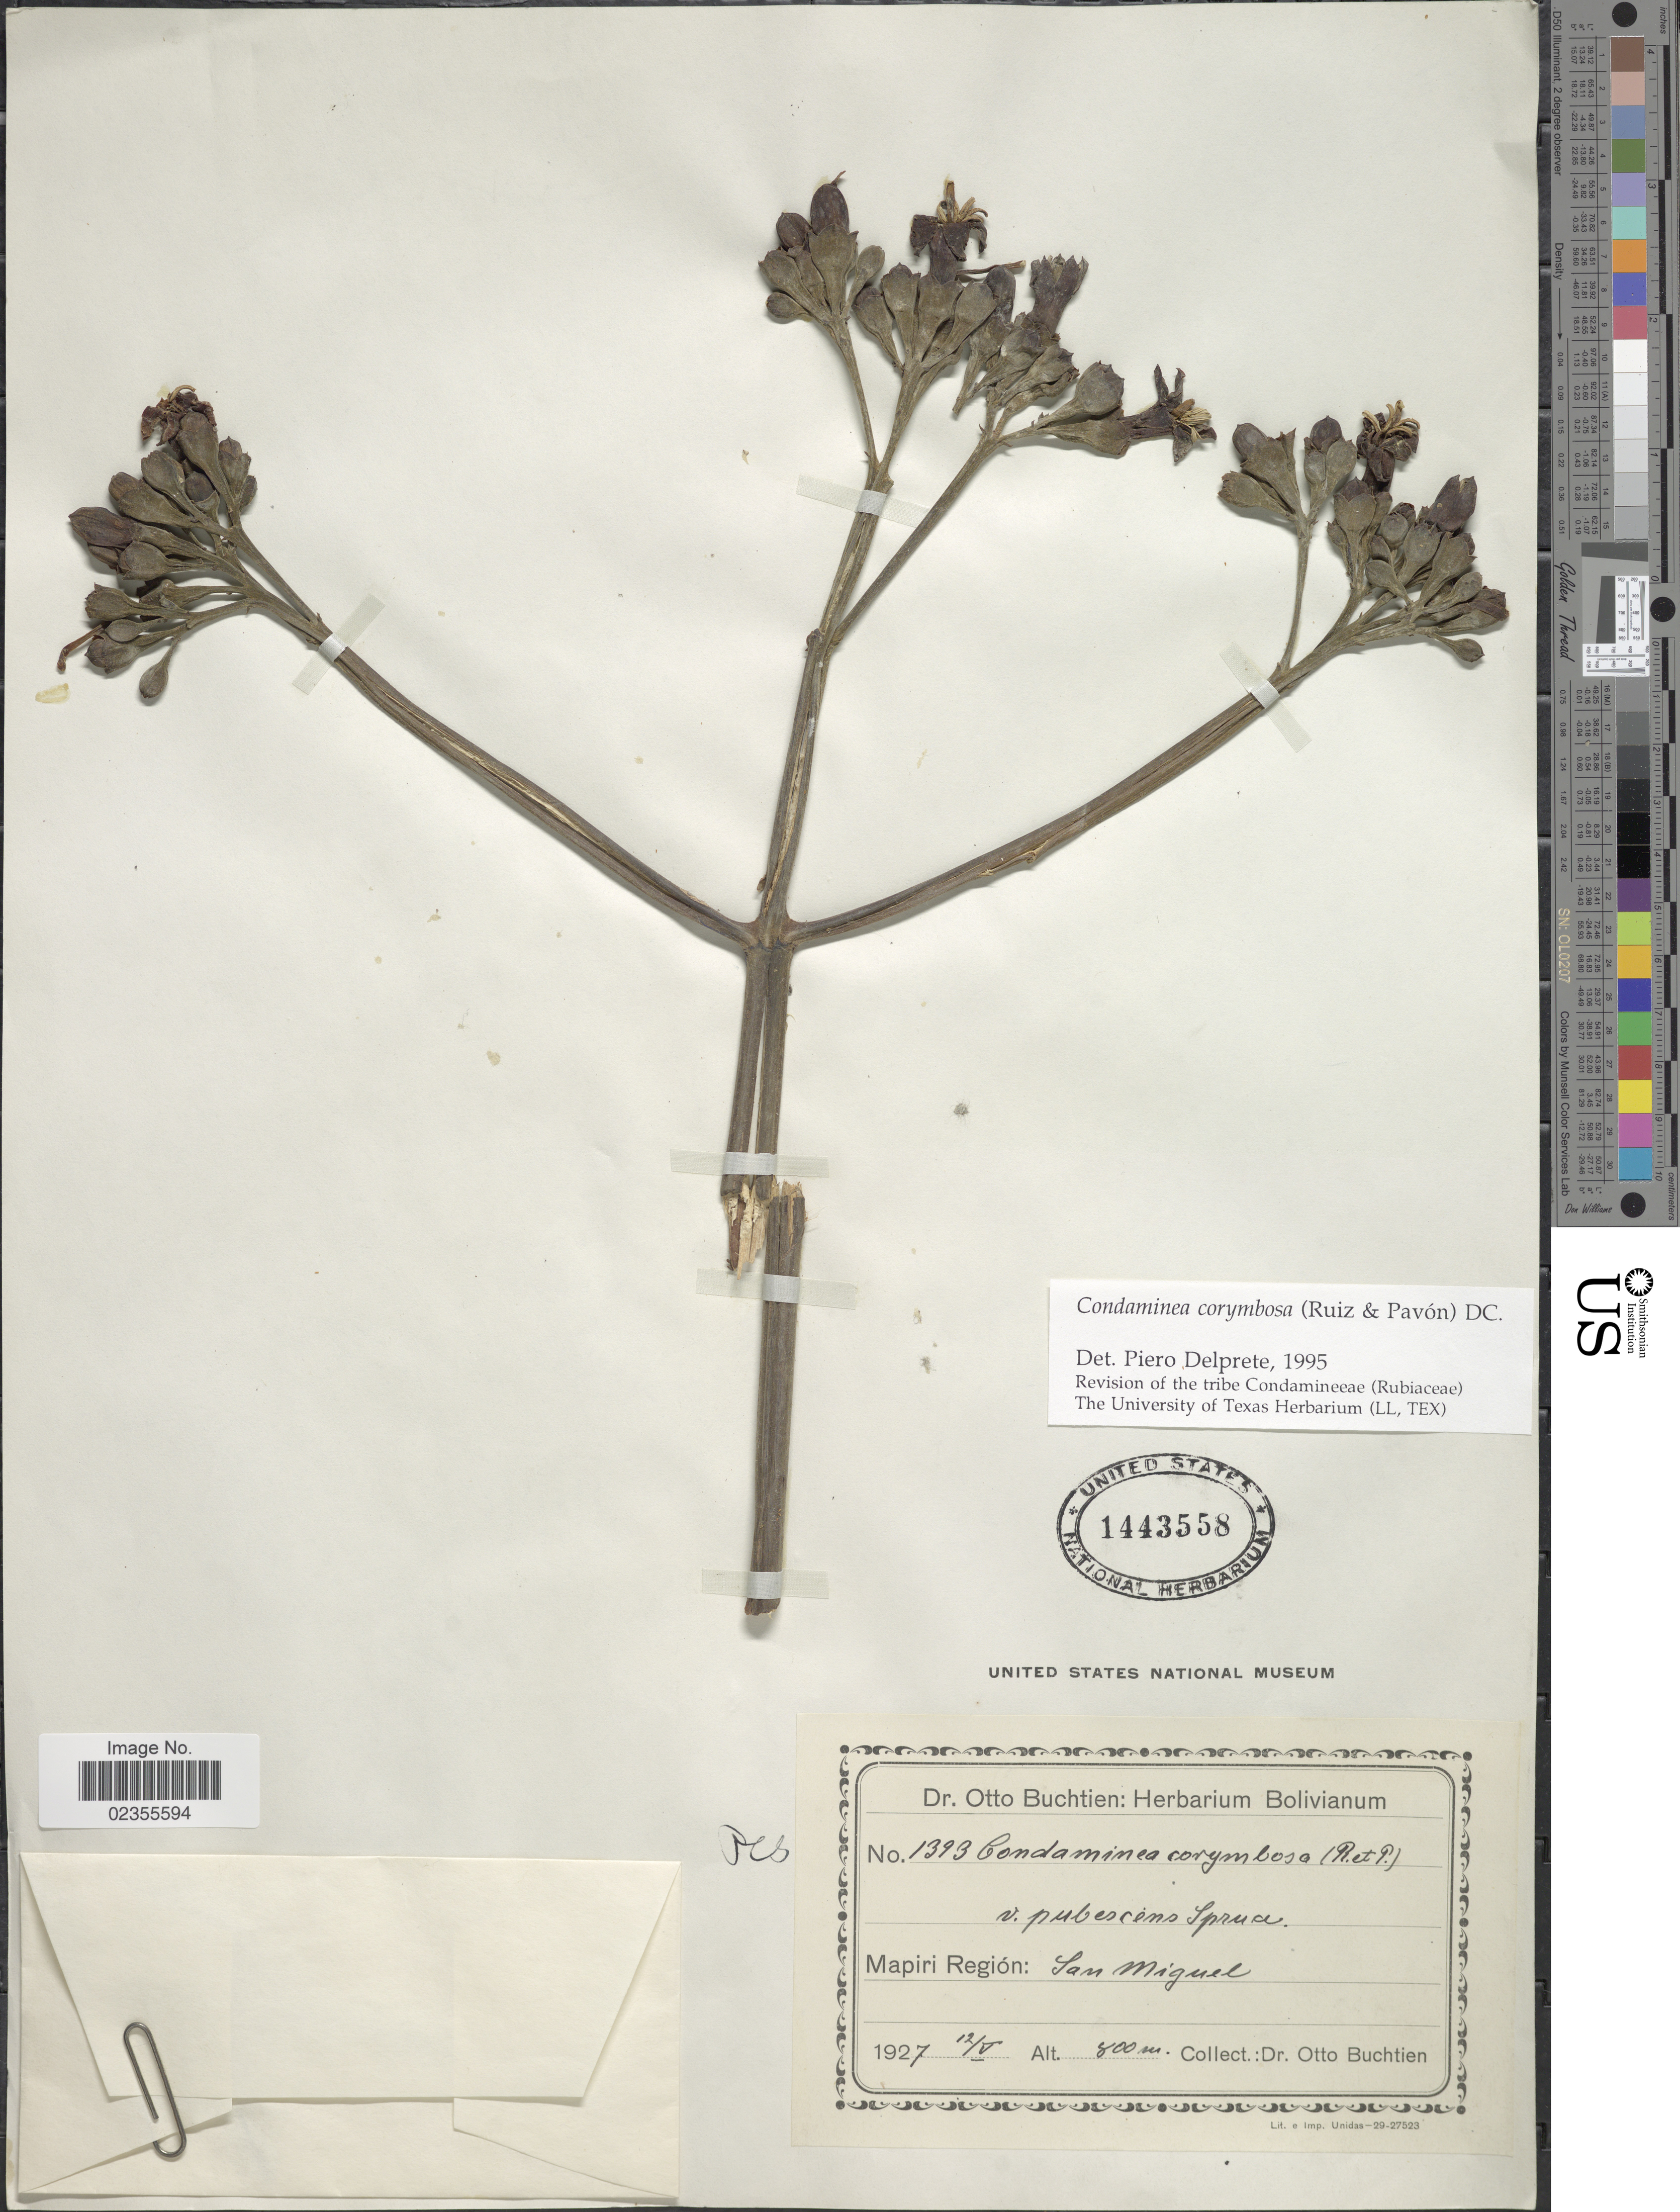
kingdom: Plantae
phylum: Tracheophyta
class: Magnoliopsida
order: Gentianales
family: Rubiaceae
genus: Condaminea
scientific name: Condaminea corymbosa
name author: (Ruiz & Pav.) DC.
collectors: O. Buchtien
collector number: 1393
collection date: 1927-05-12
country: Bolivia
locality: Mapiri Region: San Miguel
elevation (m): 800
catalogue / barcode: US 1443558